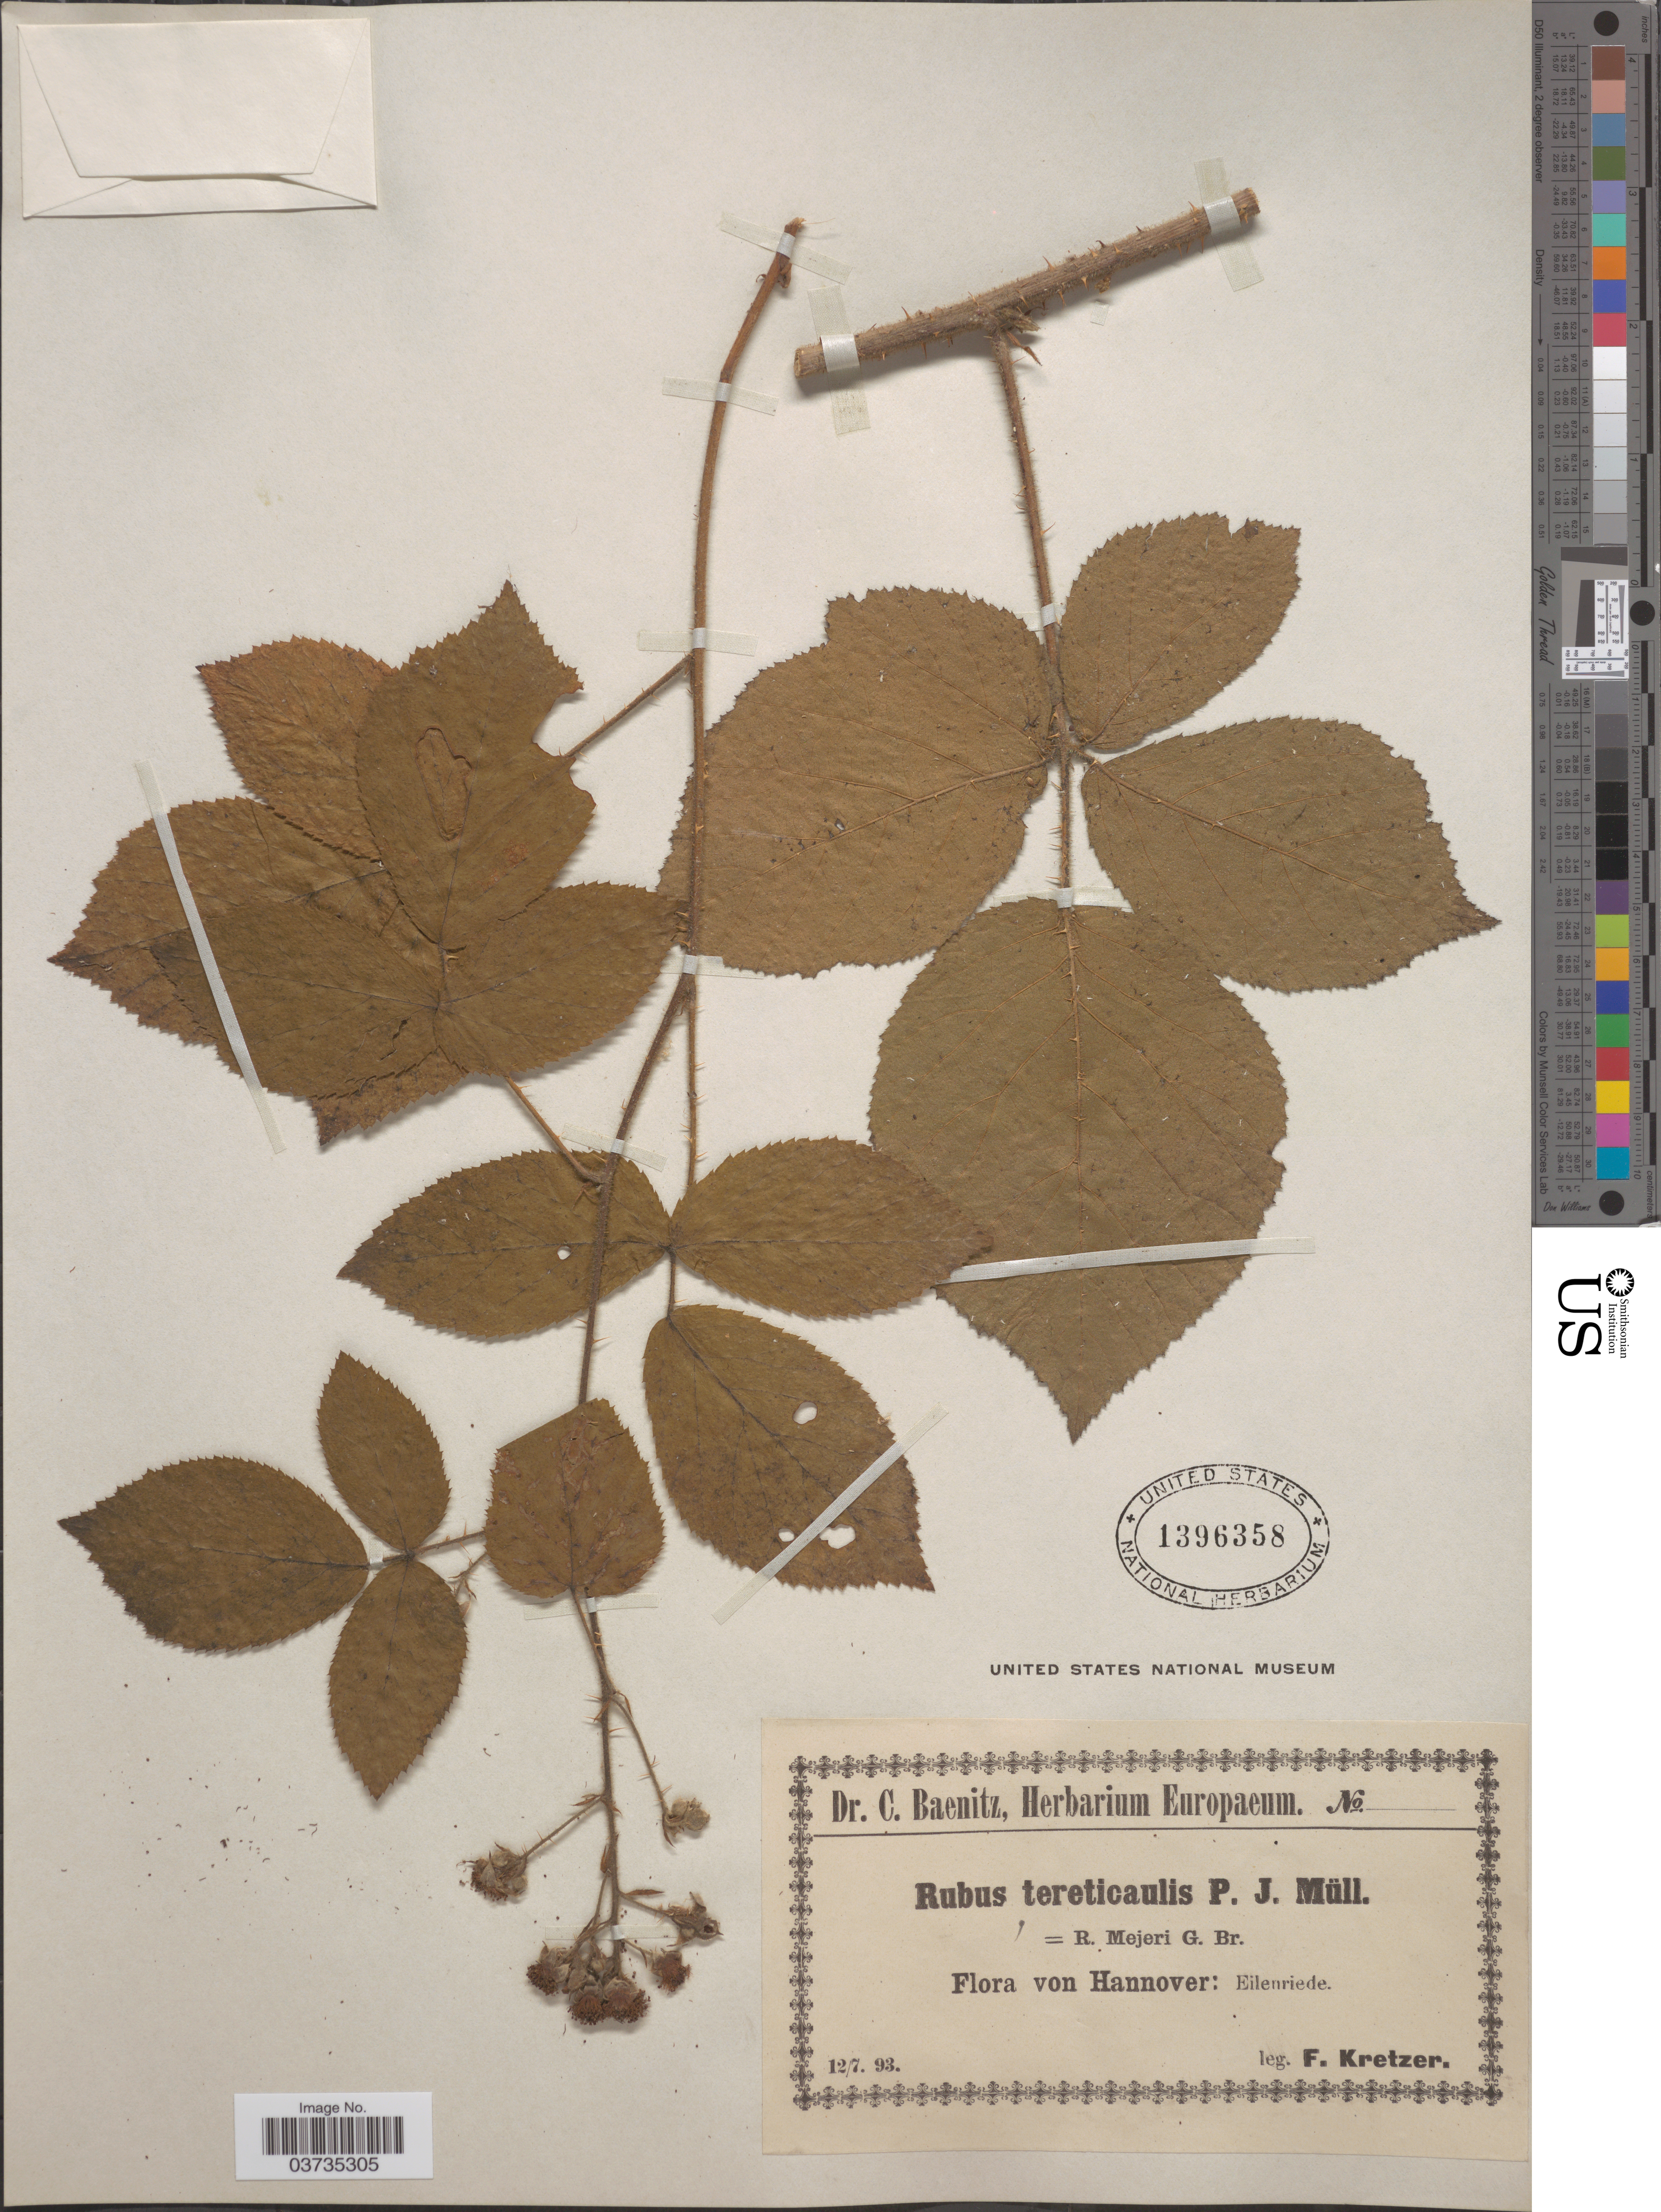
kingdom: Plantae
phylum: Tracheophyta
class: Magnoliopsida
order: Rosales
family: Rosaceae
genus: Rubus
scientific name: Rubus tereticaulis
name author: P.J. Müll.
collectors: F. Kretzer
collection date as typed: Transcribed d/m/y: 12/7/93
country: Germany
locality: Hannover: Eilenriede.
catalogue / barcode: US 1396358